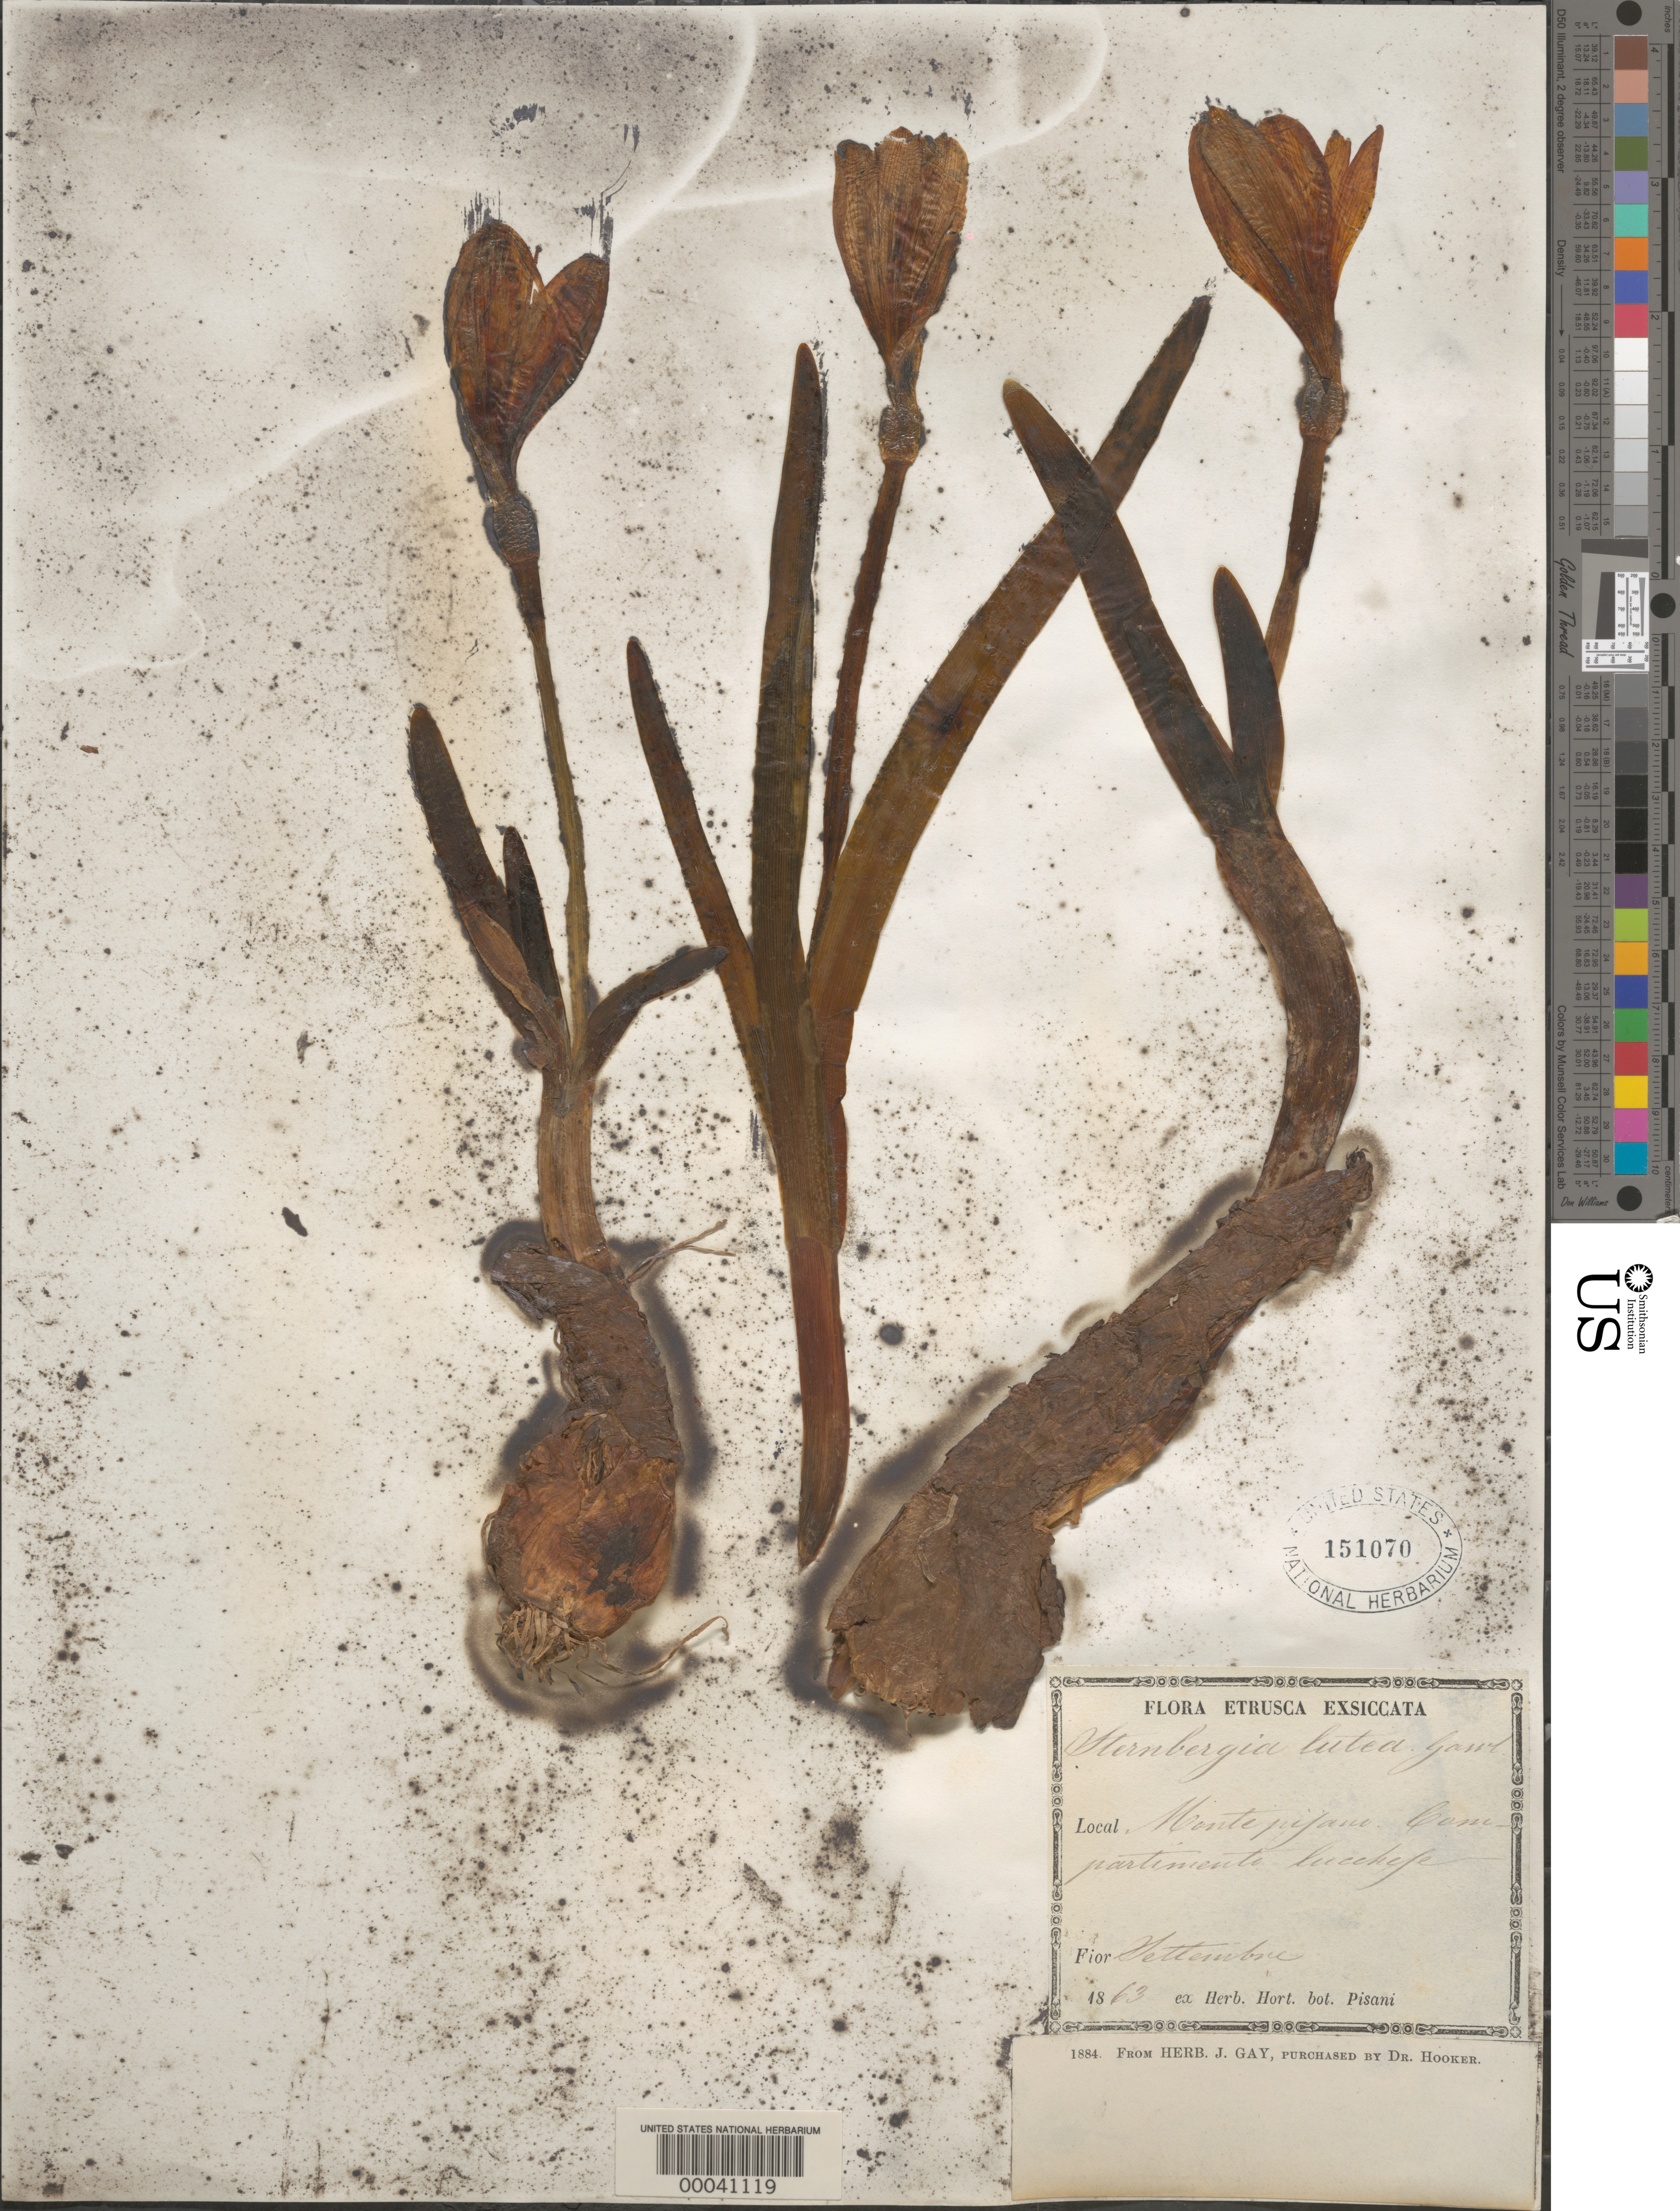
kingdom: Plantae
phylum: Tracheophyta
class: Liliopsida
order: Asparagales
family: Amaryllidaceae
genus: Sternbergia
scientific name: Sternbergia lutea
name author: (L.) Ker Gawl. & Spreng.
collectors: ex herb. H. Pisani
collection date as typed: Sep 1863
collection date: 1863-09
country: Italy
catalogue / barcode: US 151070